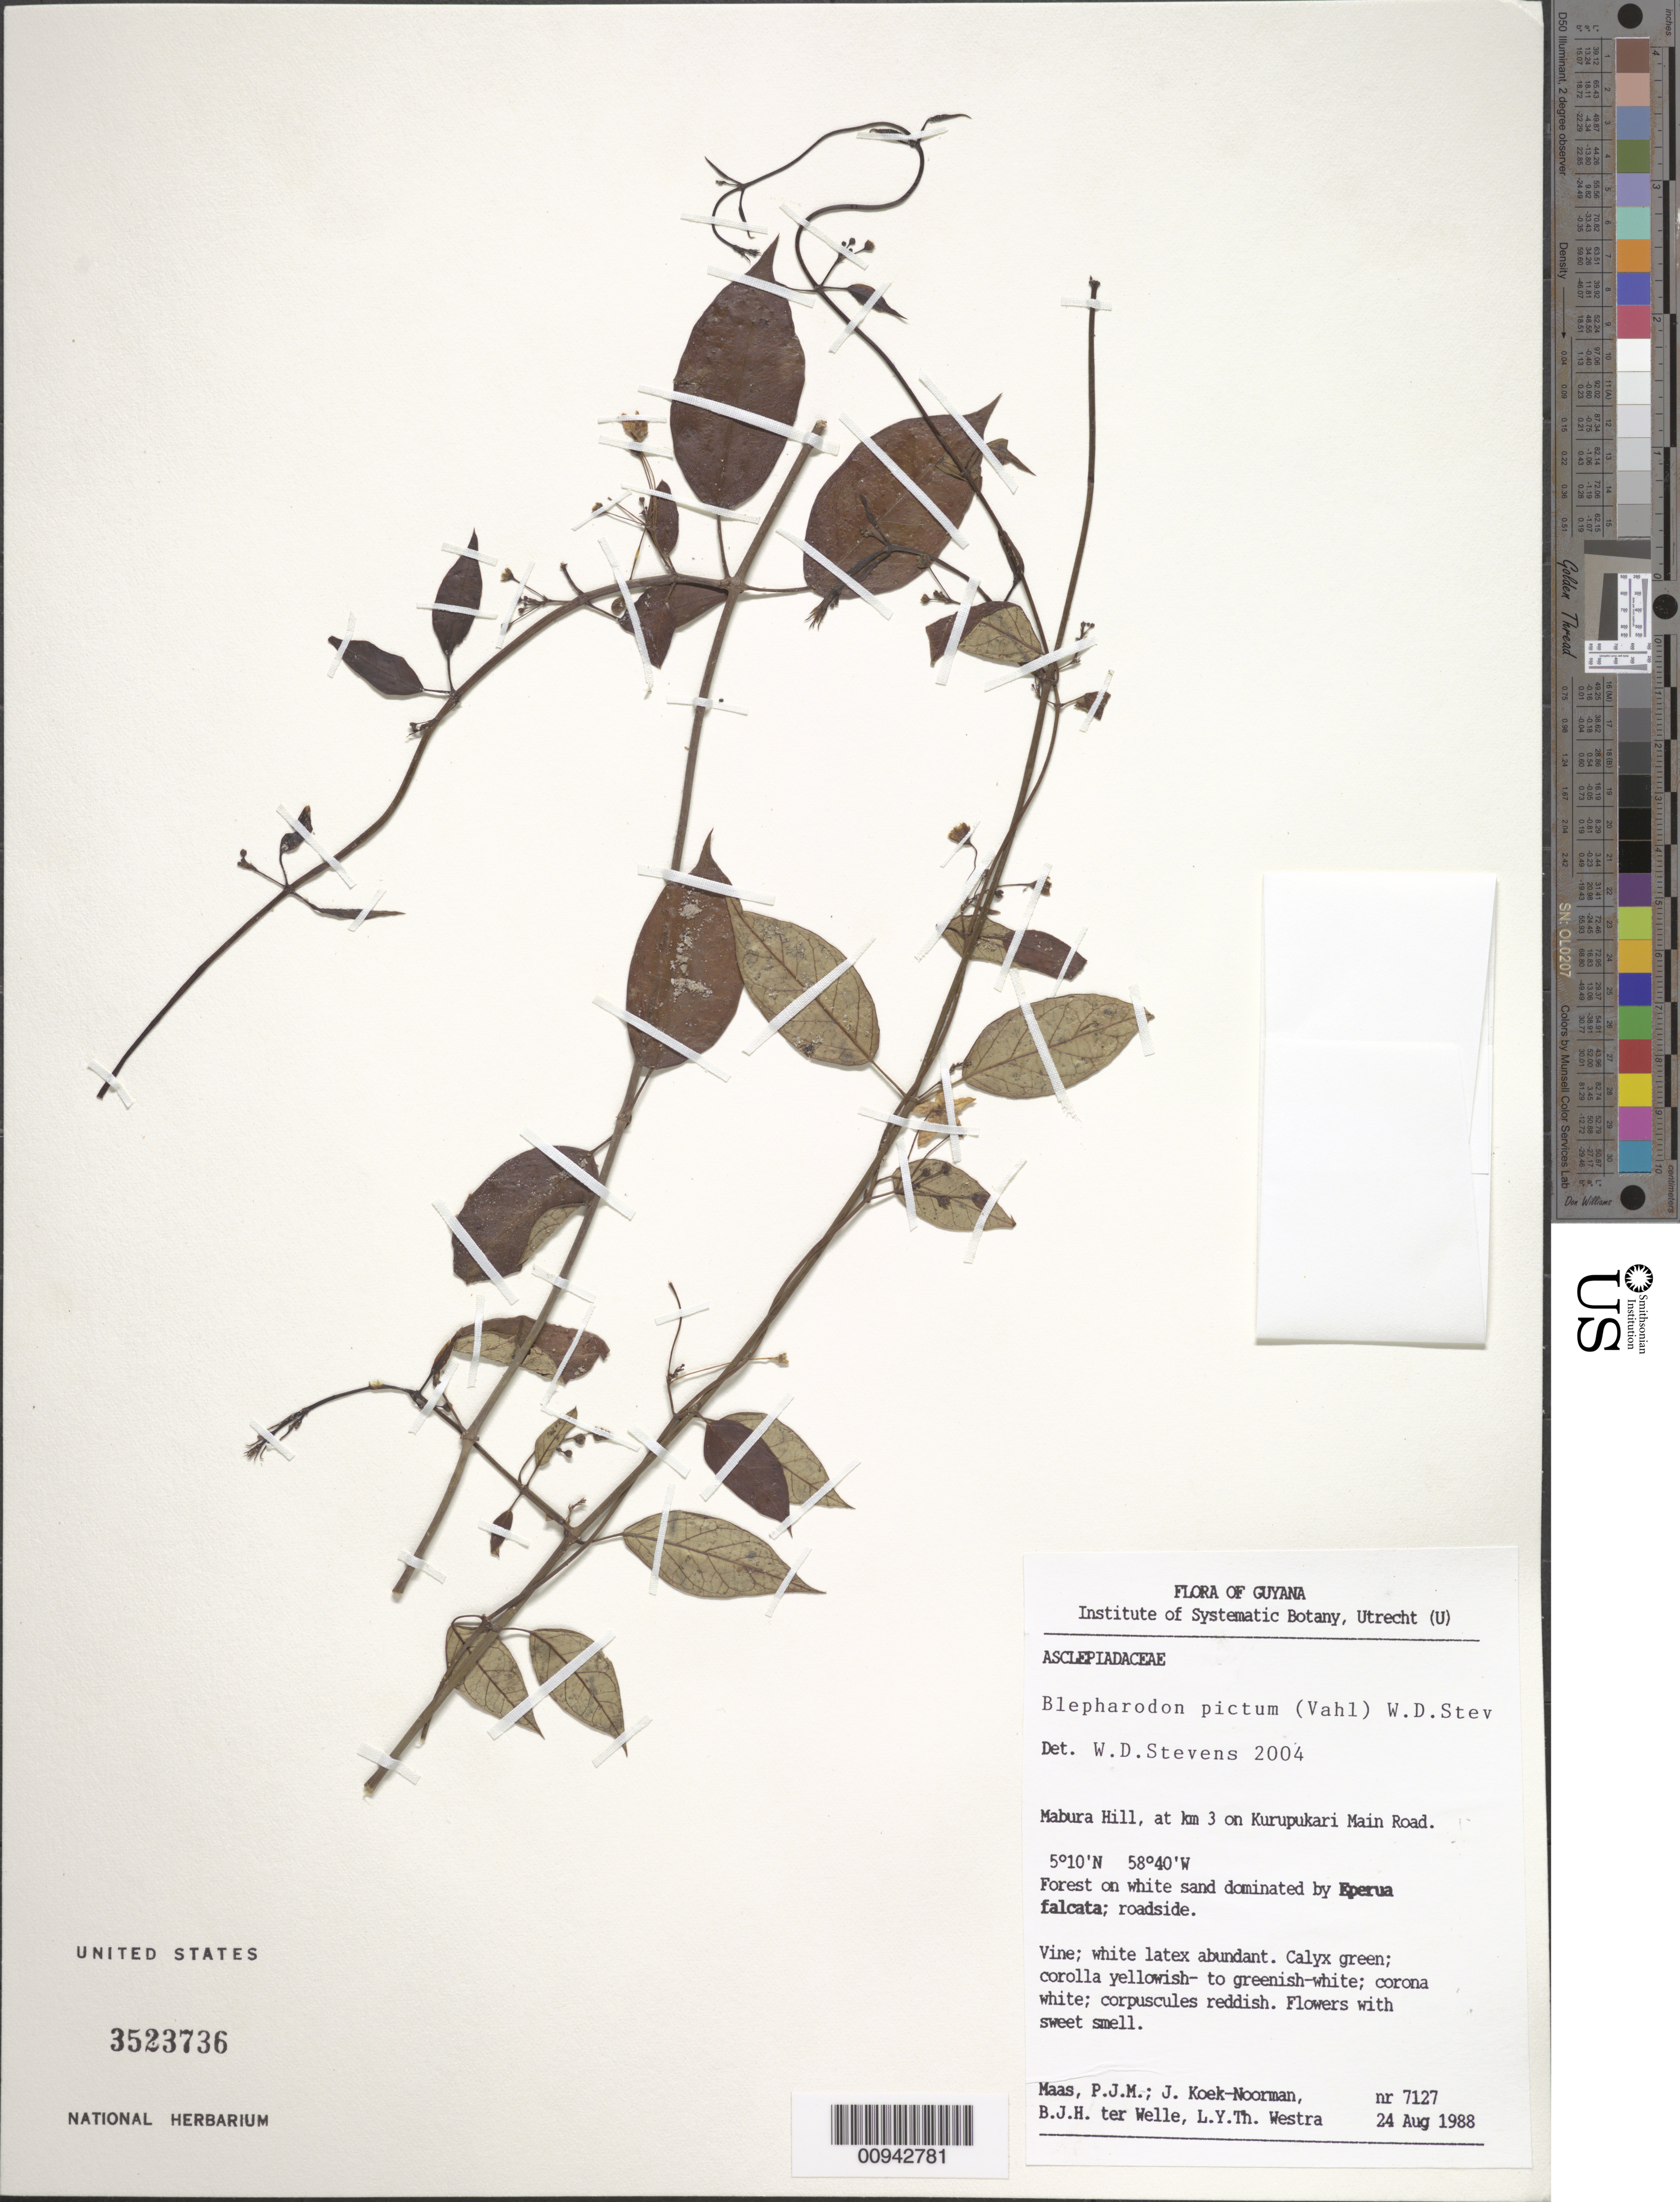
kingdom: Plantae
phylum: Tracheophyta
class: Magnoliopsida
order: Gentianales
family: Apocynaceae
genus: Blepharodon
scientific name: Blepharodon pictum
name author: (Vahl) W.D. Stevens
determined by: Stevens, W. Douglas, Missouri Botanical Garden (MO)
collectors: P. Maas, J. Koek-Noorman, H. Lall, B. Welle & L. Y. T. Westra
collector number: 7127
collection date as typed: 24-Aug-88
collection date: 1988-08-24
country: Guyana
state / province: U. Demerara-Berbice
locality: Mabura hill, at km 3 on Kurupukari Main Road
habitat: Forest on white sand dominanted by Eperua falcata; roadside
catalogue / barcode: US 3523736